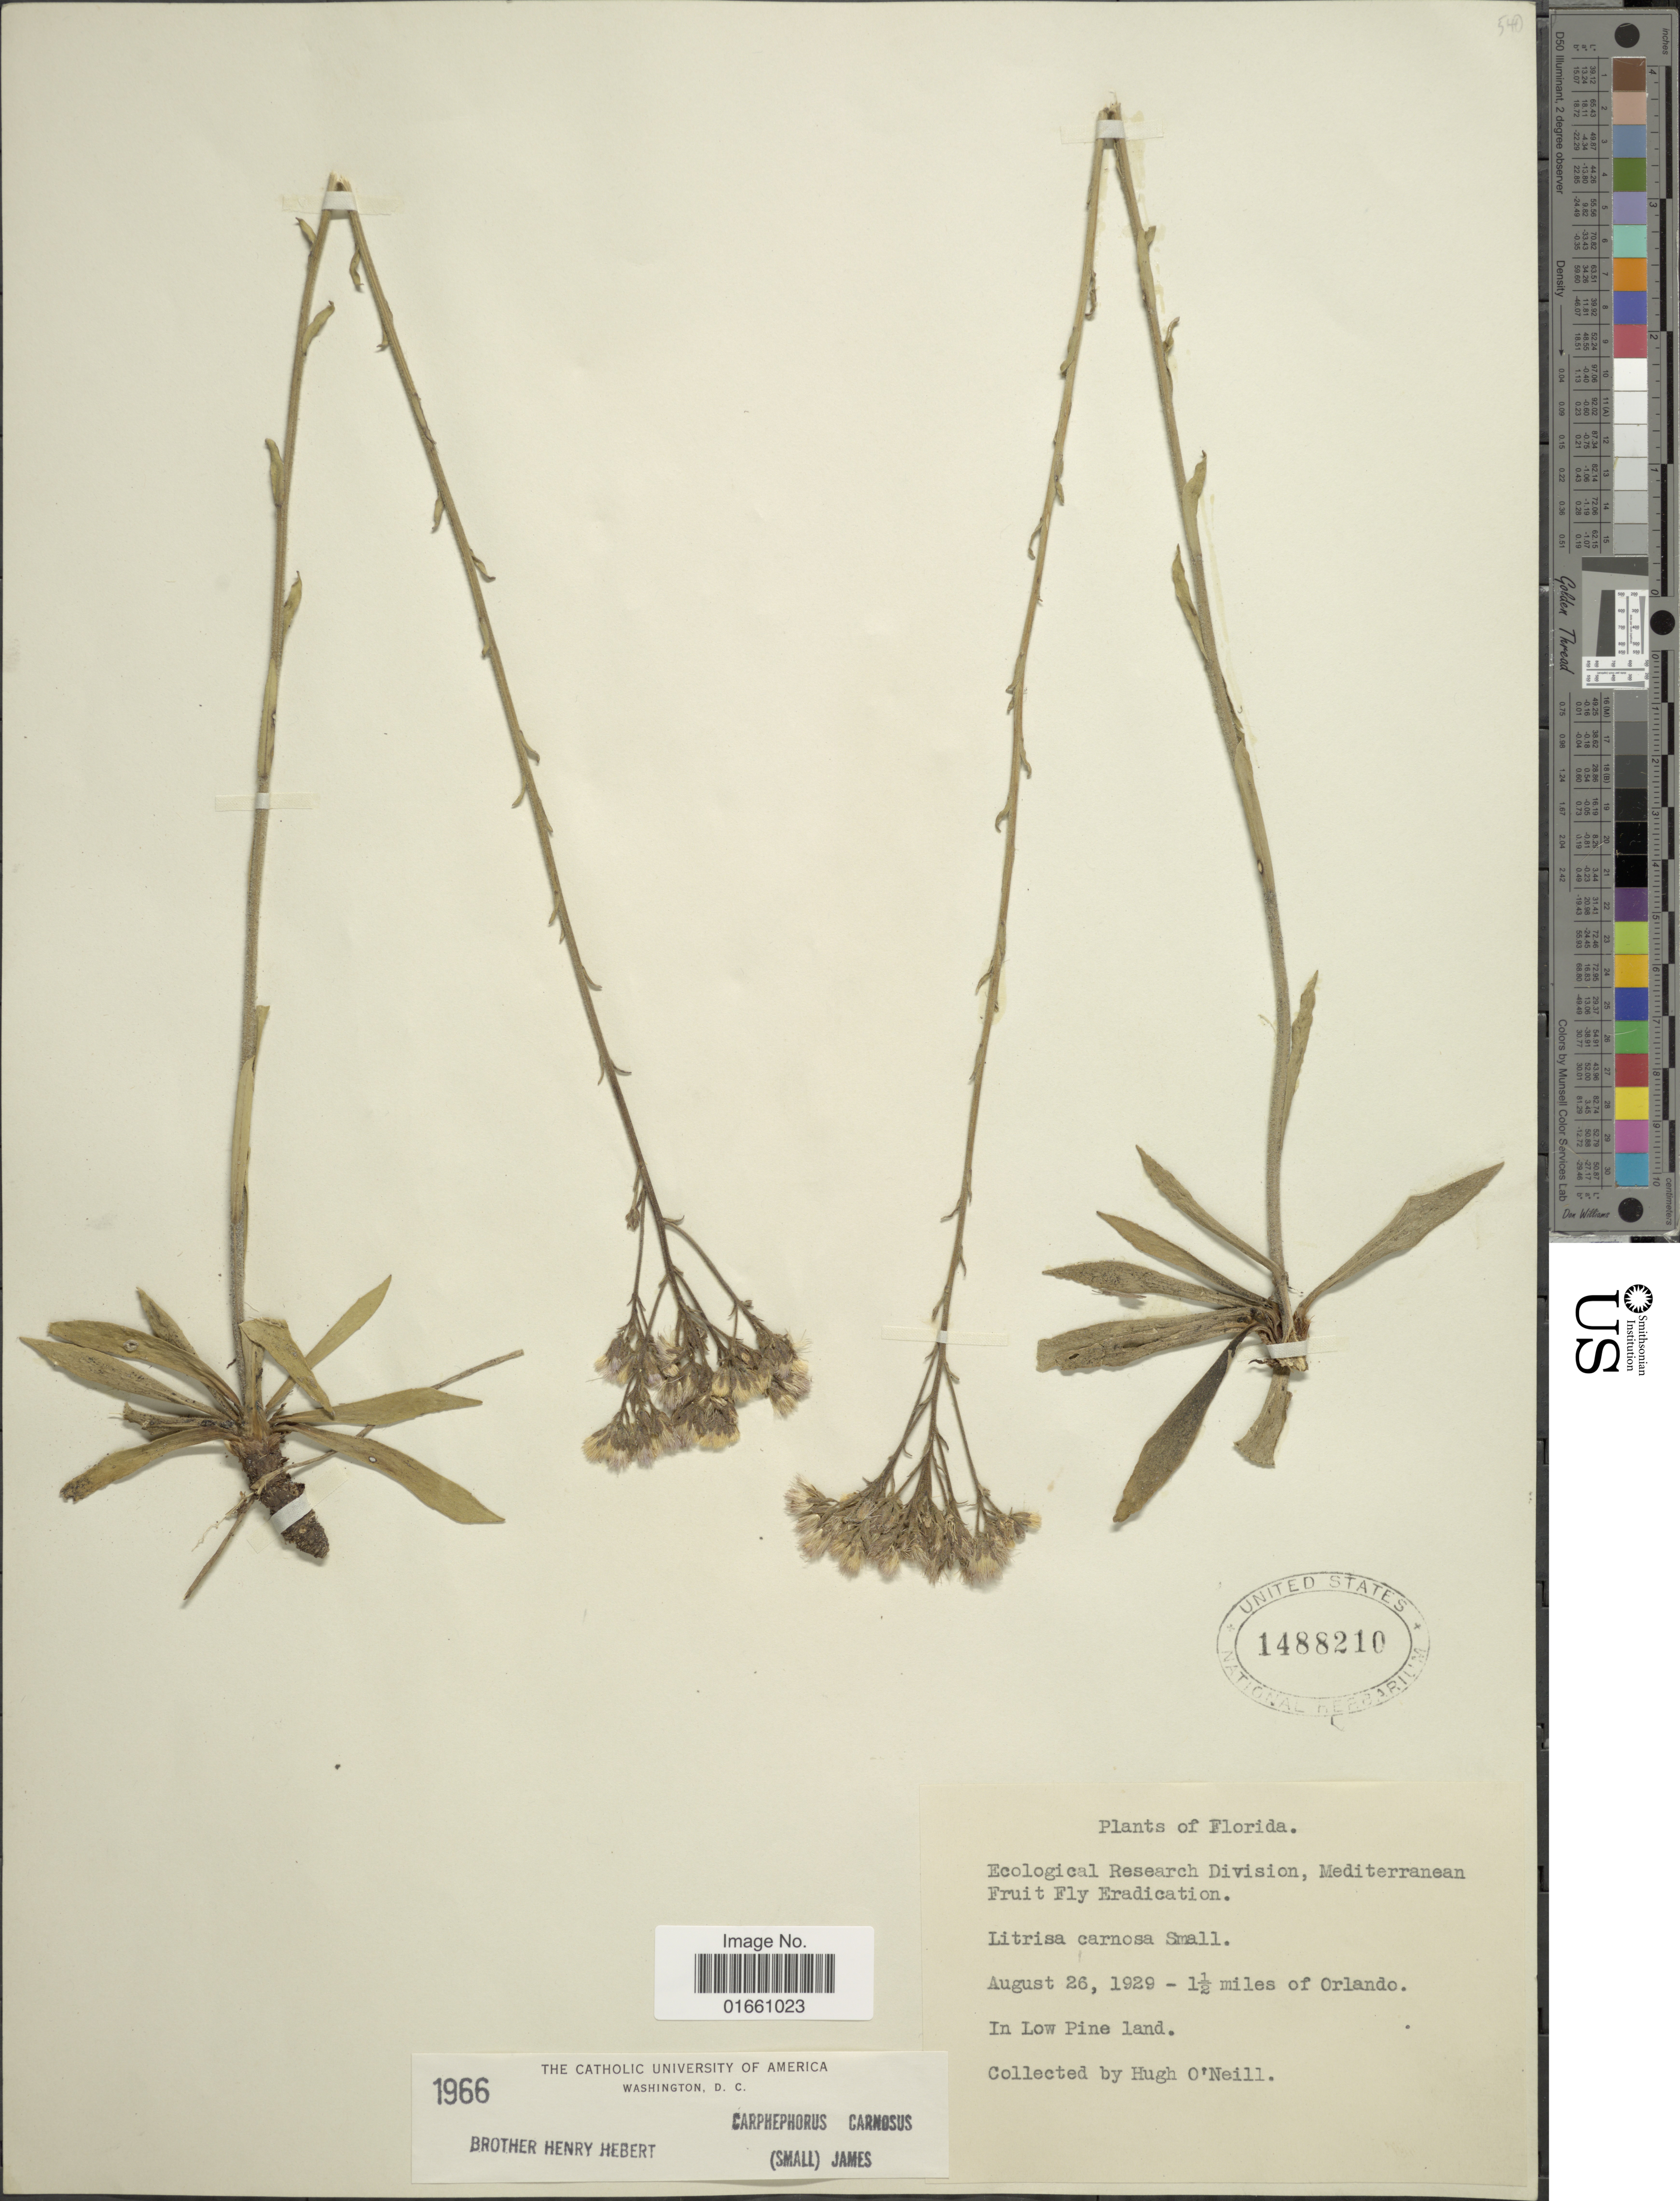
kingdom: Plantae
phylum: Tracheophyta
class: Magnoliopsida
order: Asterales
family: Asteraceae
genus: Litrisa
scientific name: Litrisa carnosa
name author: Small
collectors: H. O'Neill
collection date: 1929-08-26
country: United States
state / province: Florida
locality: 1 ½ miles of Orlando, in low pine land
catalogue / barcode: US 1488210